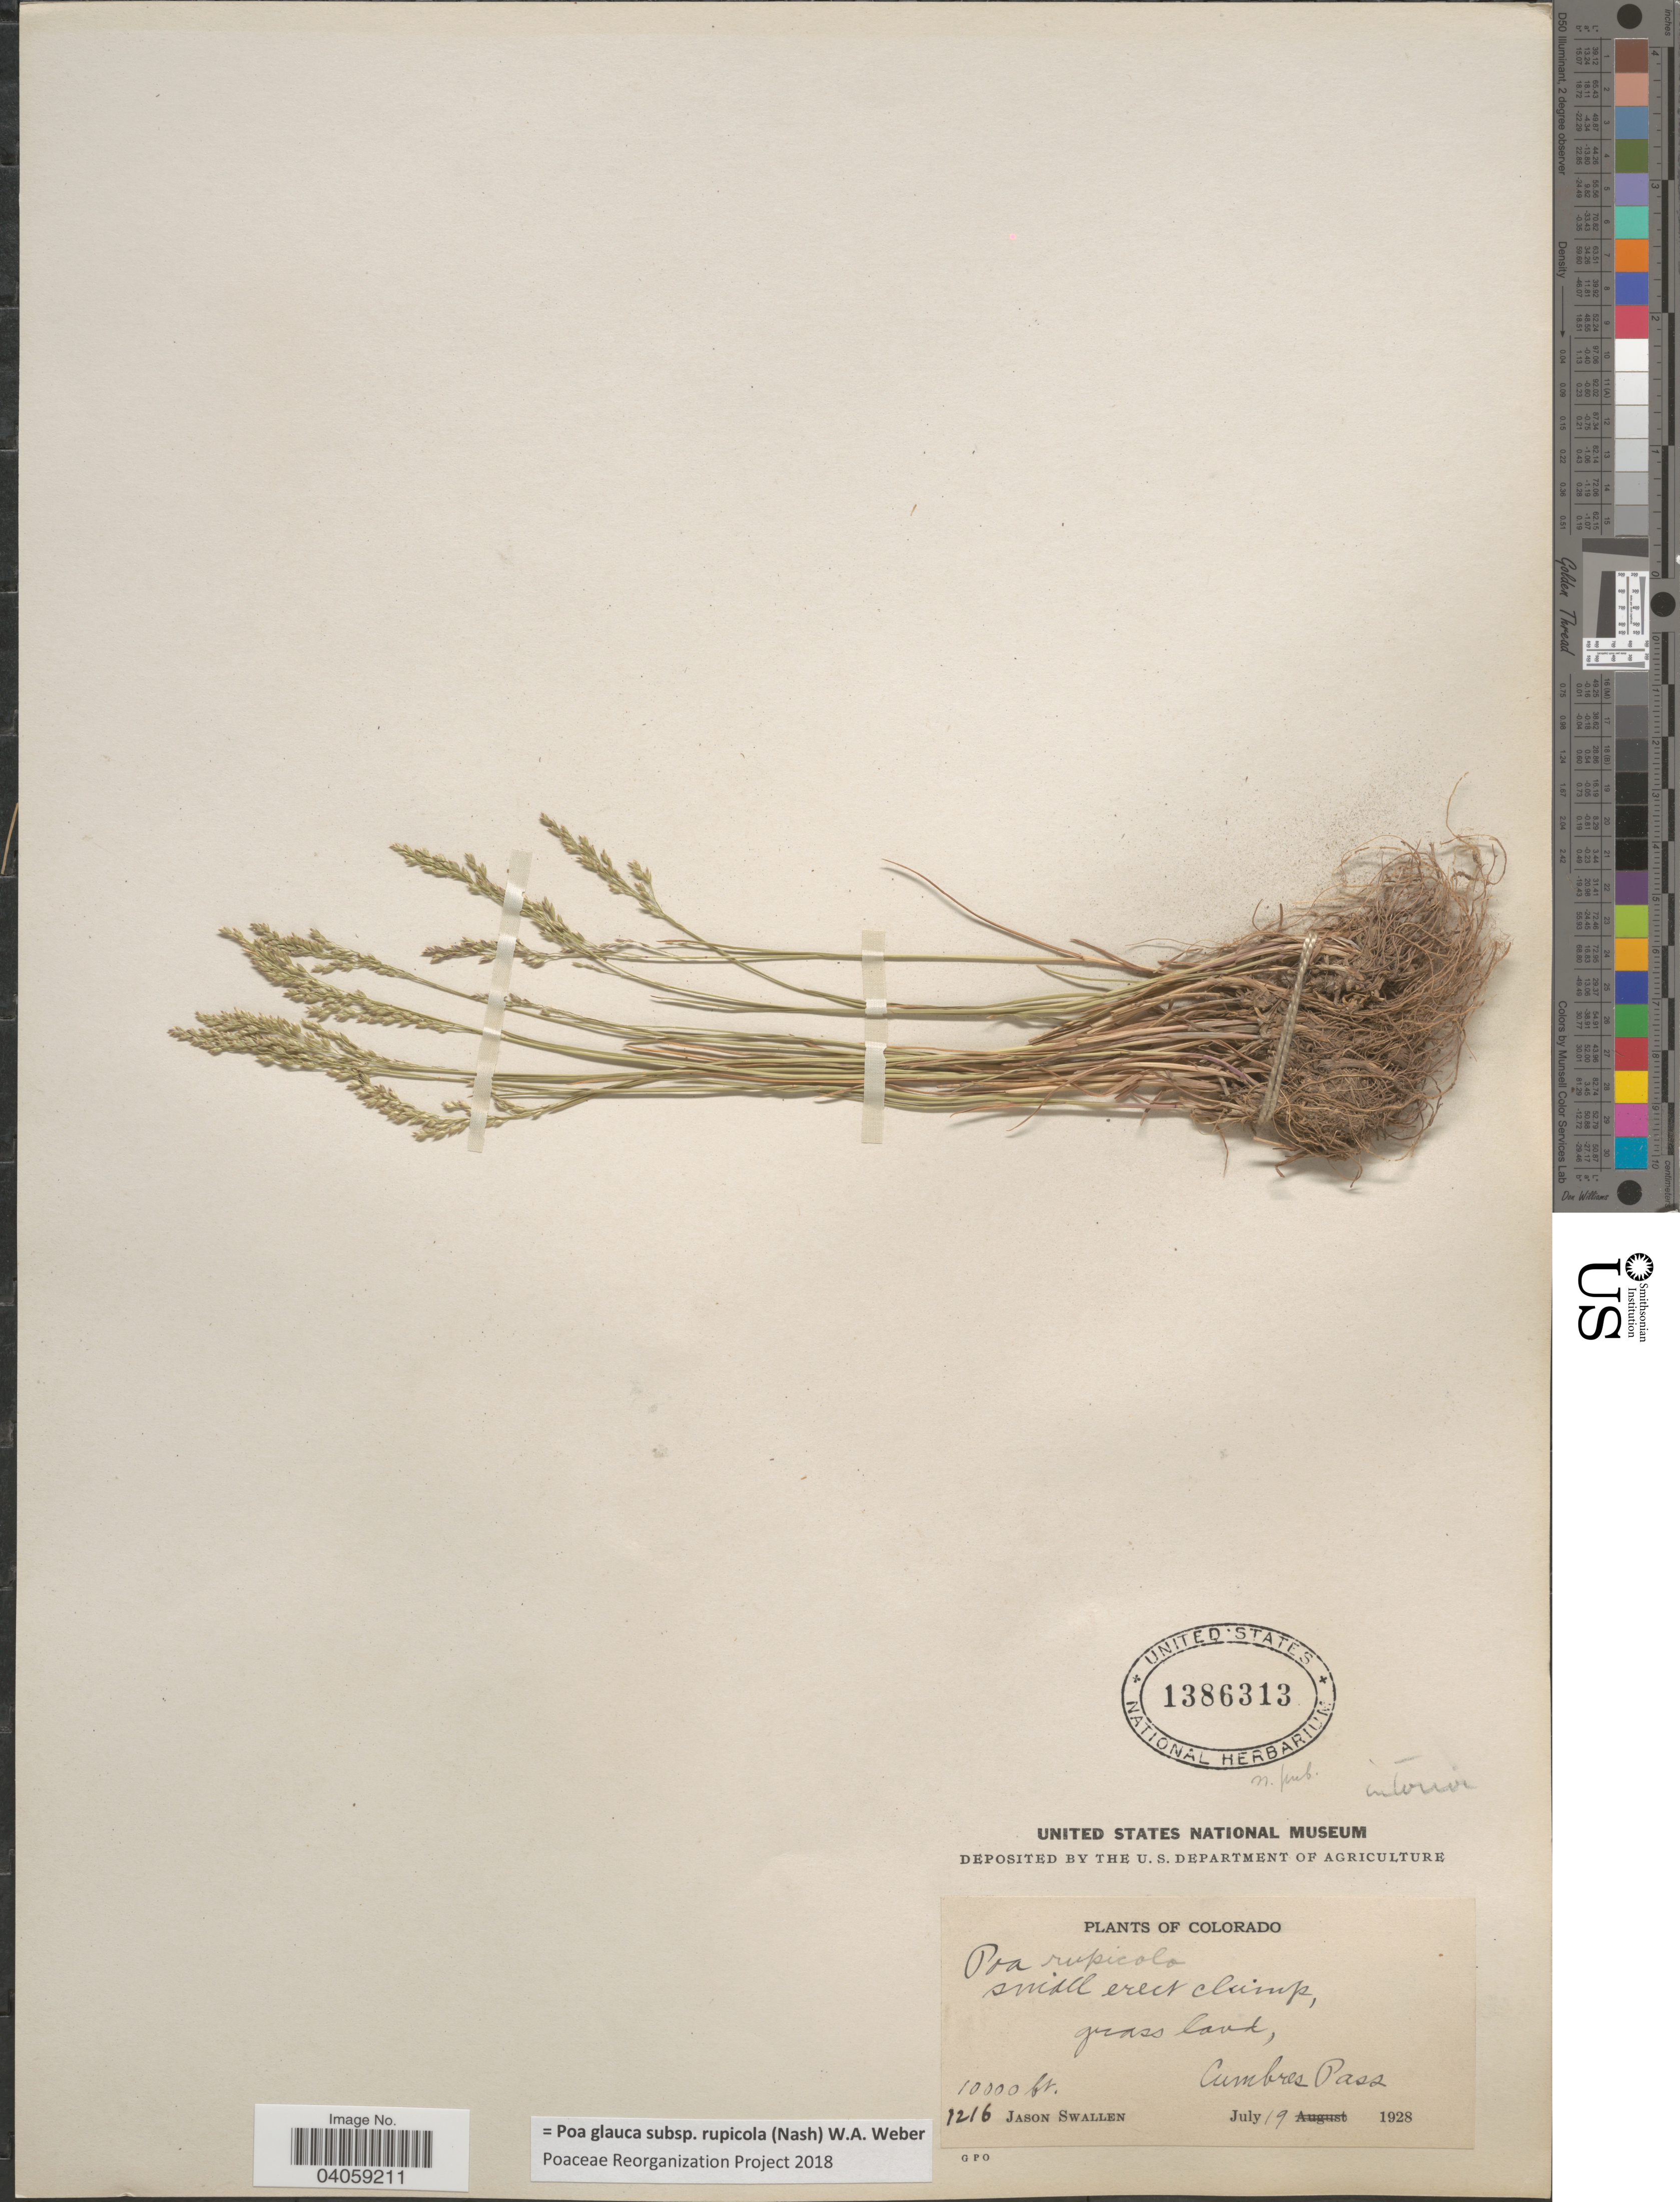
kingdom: Plantae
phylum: Tracheophyta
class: Liliopsida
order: Poales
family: Poaceae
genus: Poa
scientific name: Poa glauca subsp. rupicola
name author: (Nash) W.A. Weber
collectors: J. R. Swallen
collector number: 1216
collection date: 1928-07-19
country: United States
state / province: Colorado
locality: Cumbres Pass.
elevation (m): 3048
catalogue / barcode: US 1386313